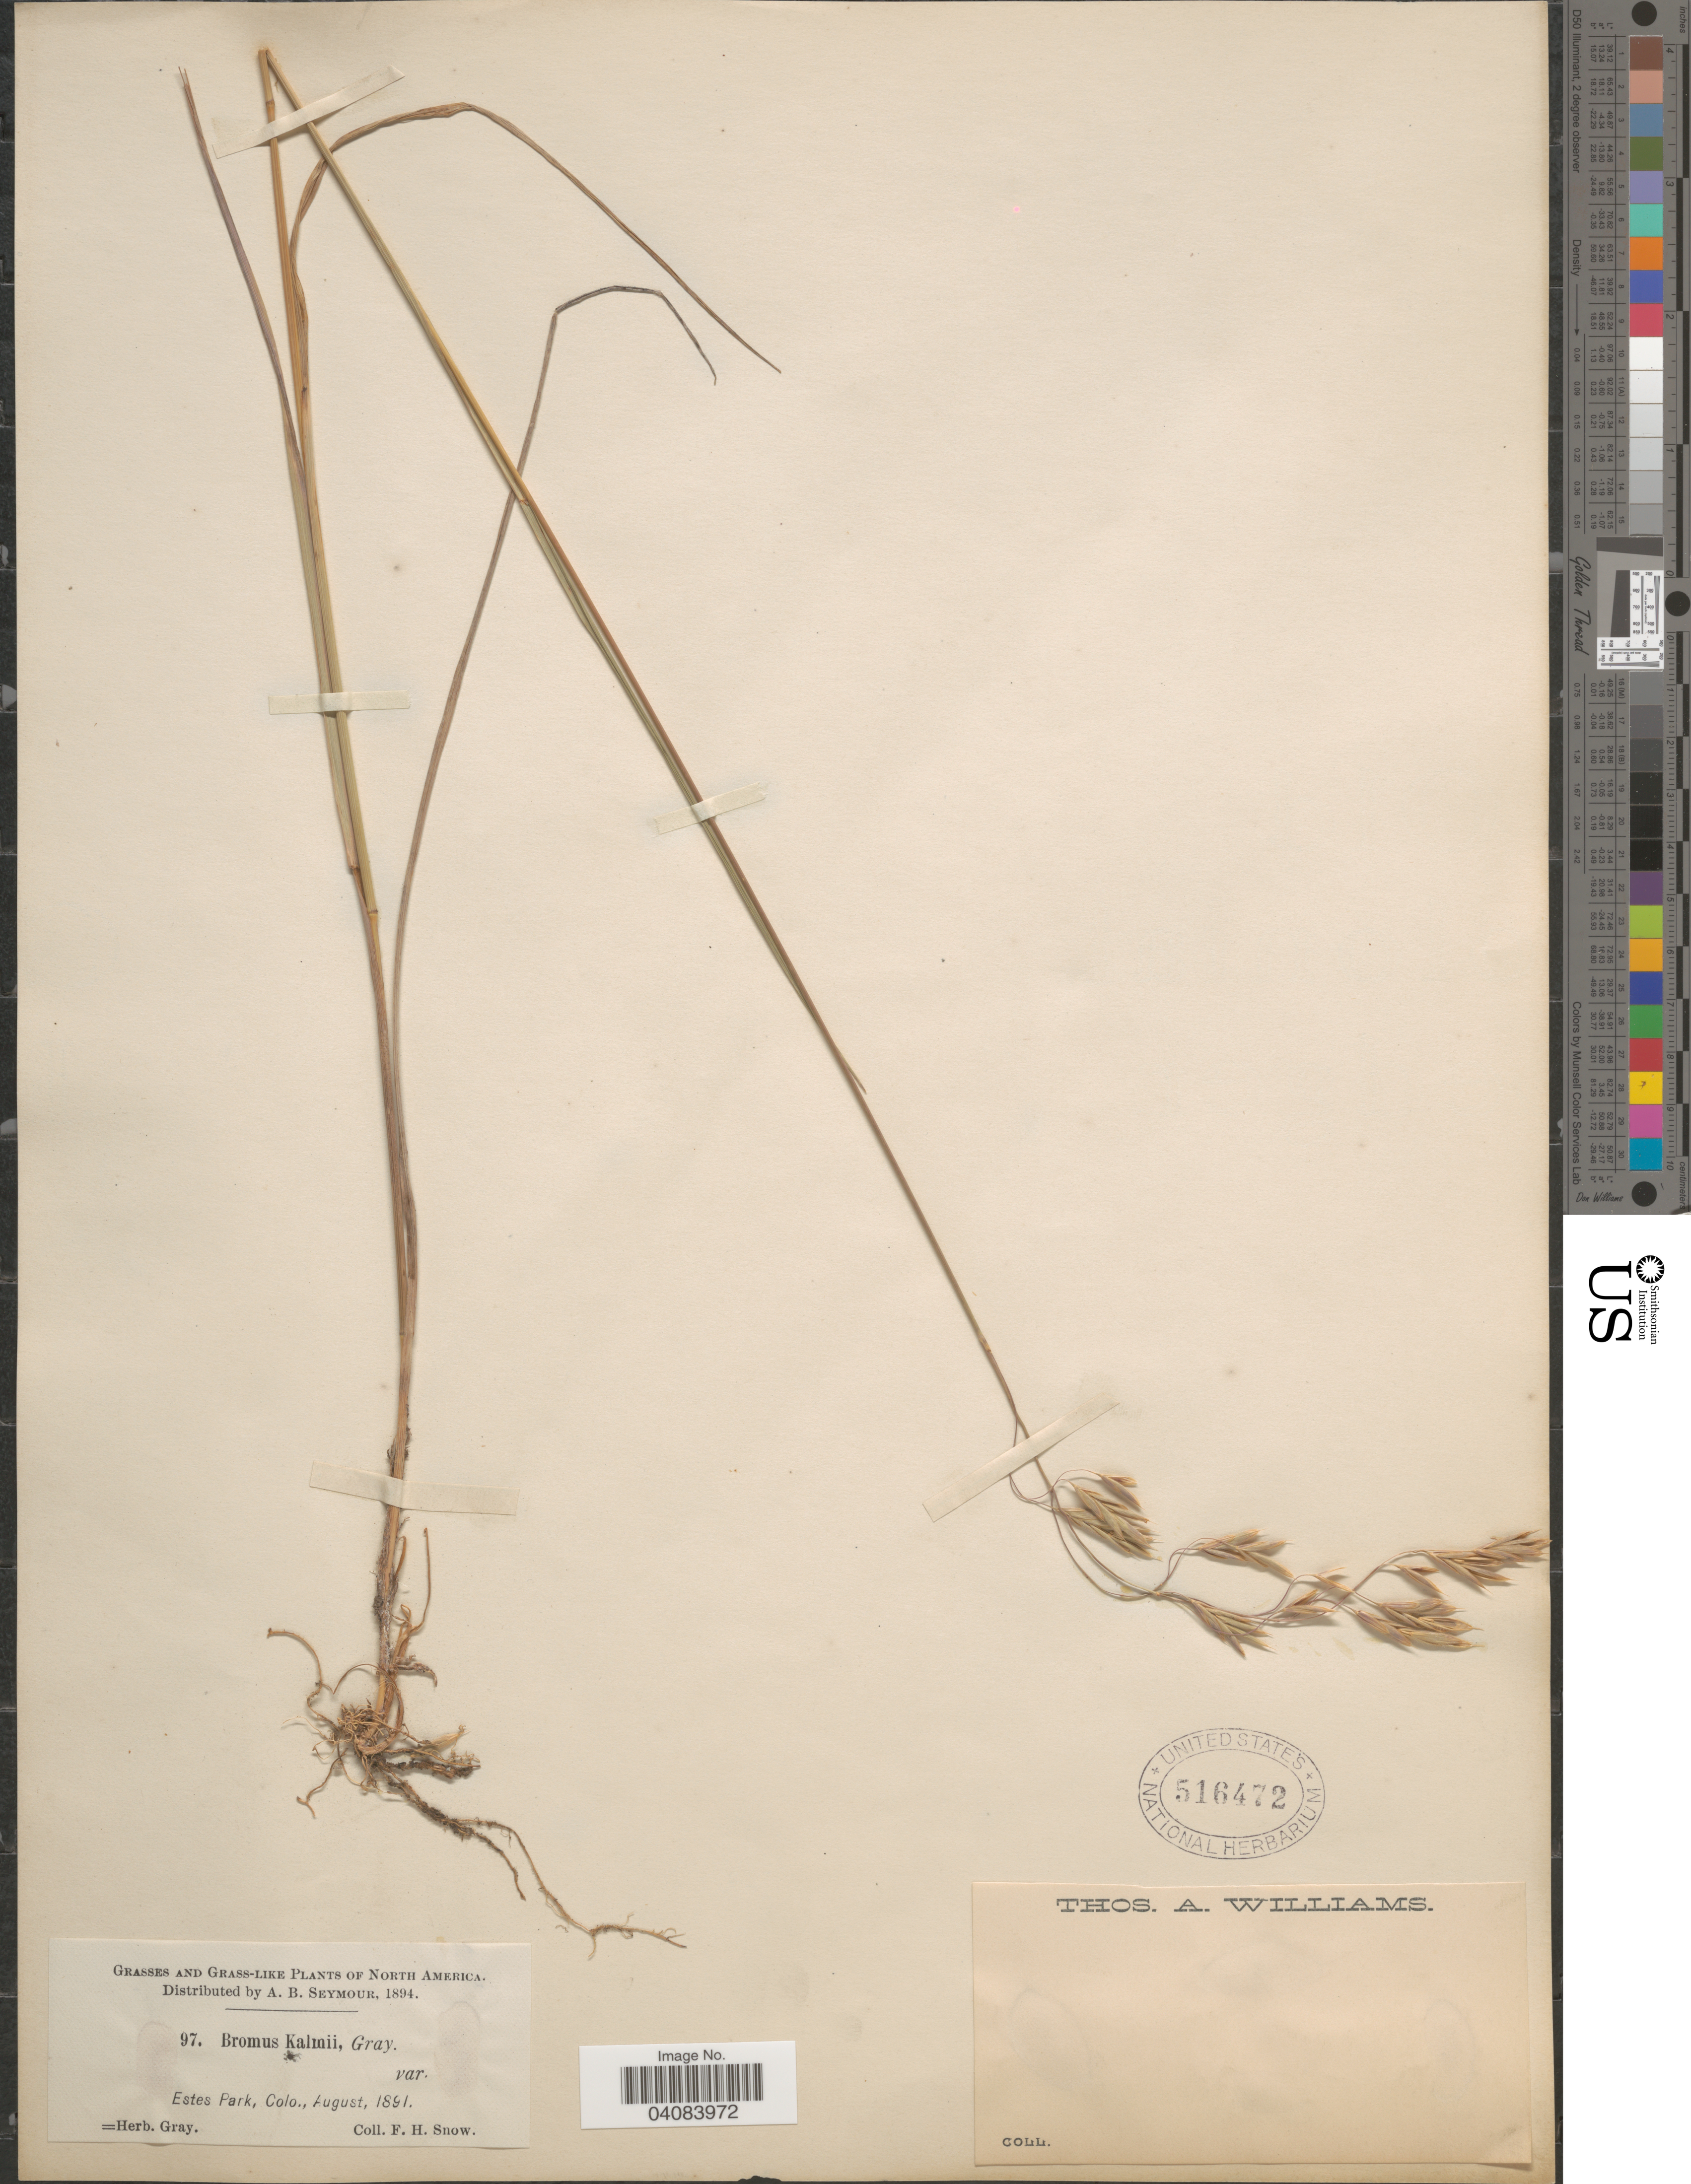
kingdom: Plantae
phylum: Tracheophyta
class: Liliopsida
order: Poales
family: Poaceae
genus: Bromus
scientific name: Bromus porteri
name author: (J.M. Coult.) Nash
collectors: F. H. Snow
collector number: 97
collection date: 1891-08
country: United States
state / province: Colorado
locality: Estes Park.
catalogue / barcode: US 516472